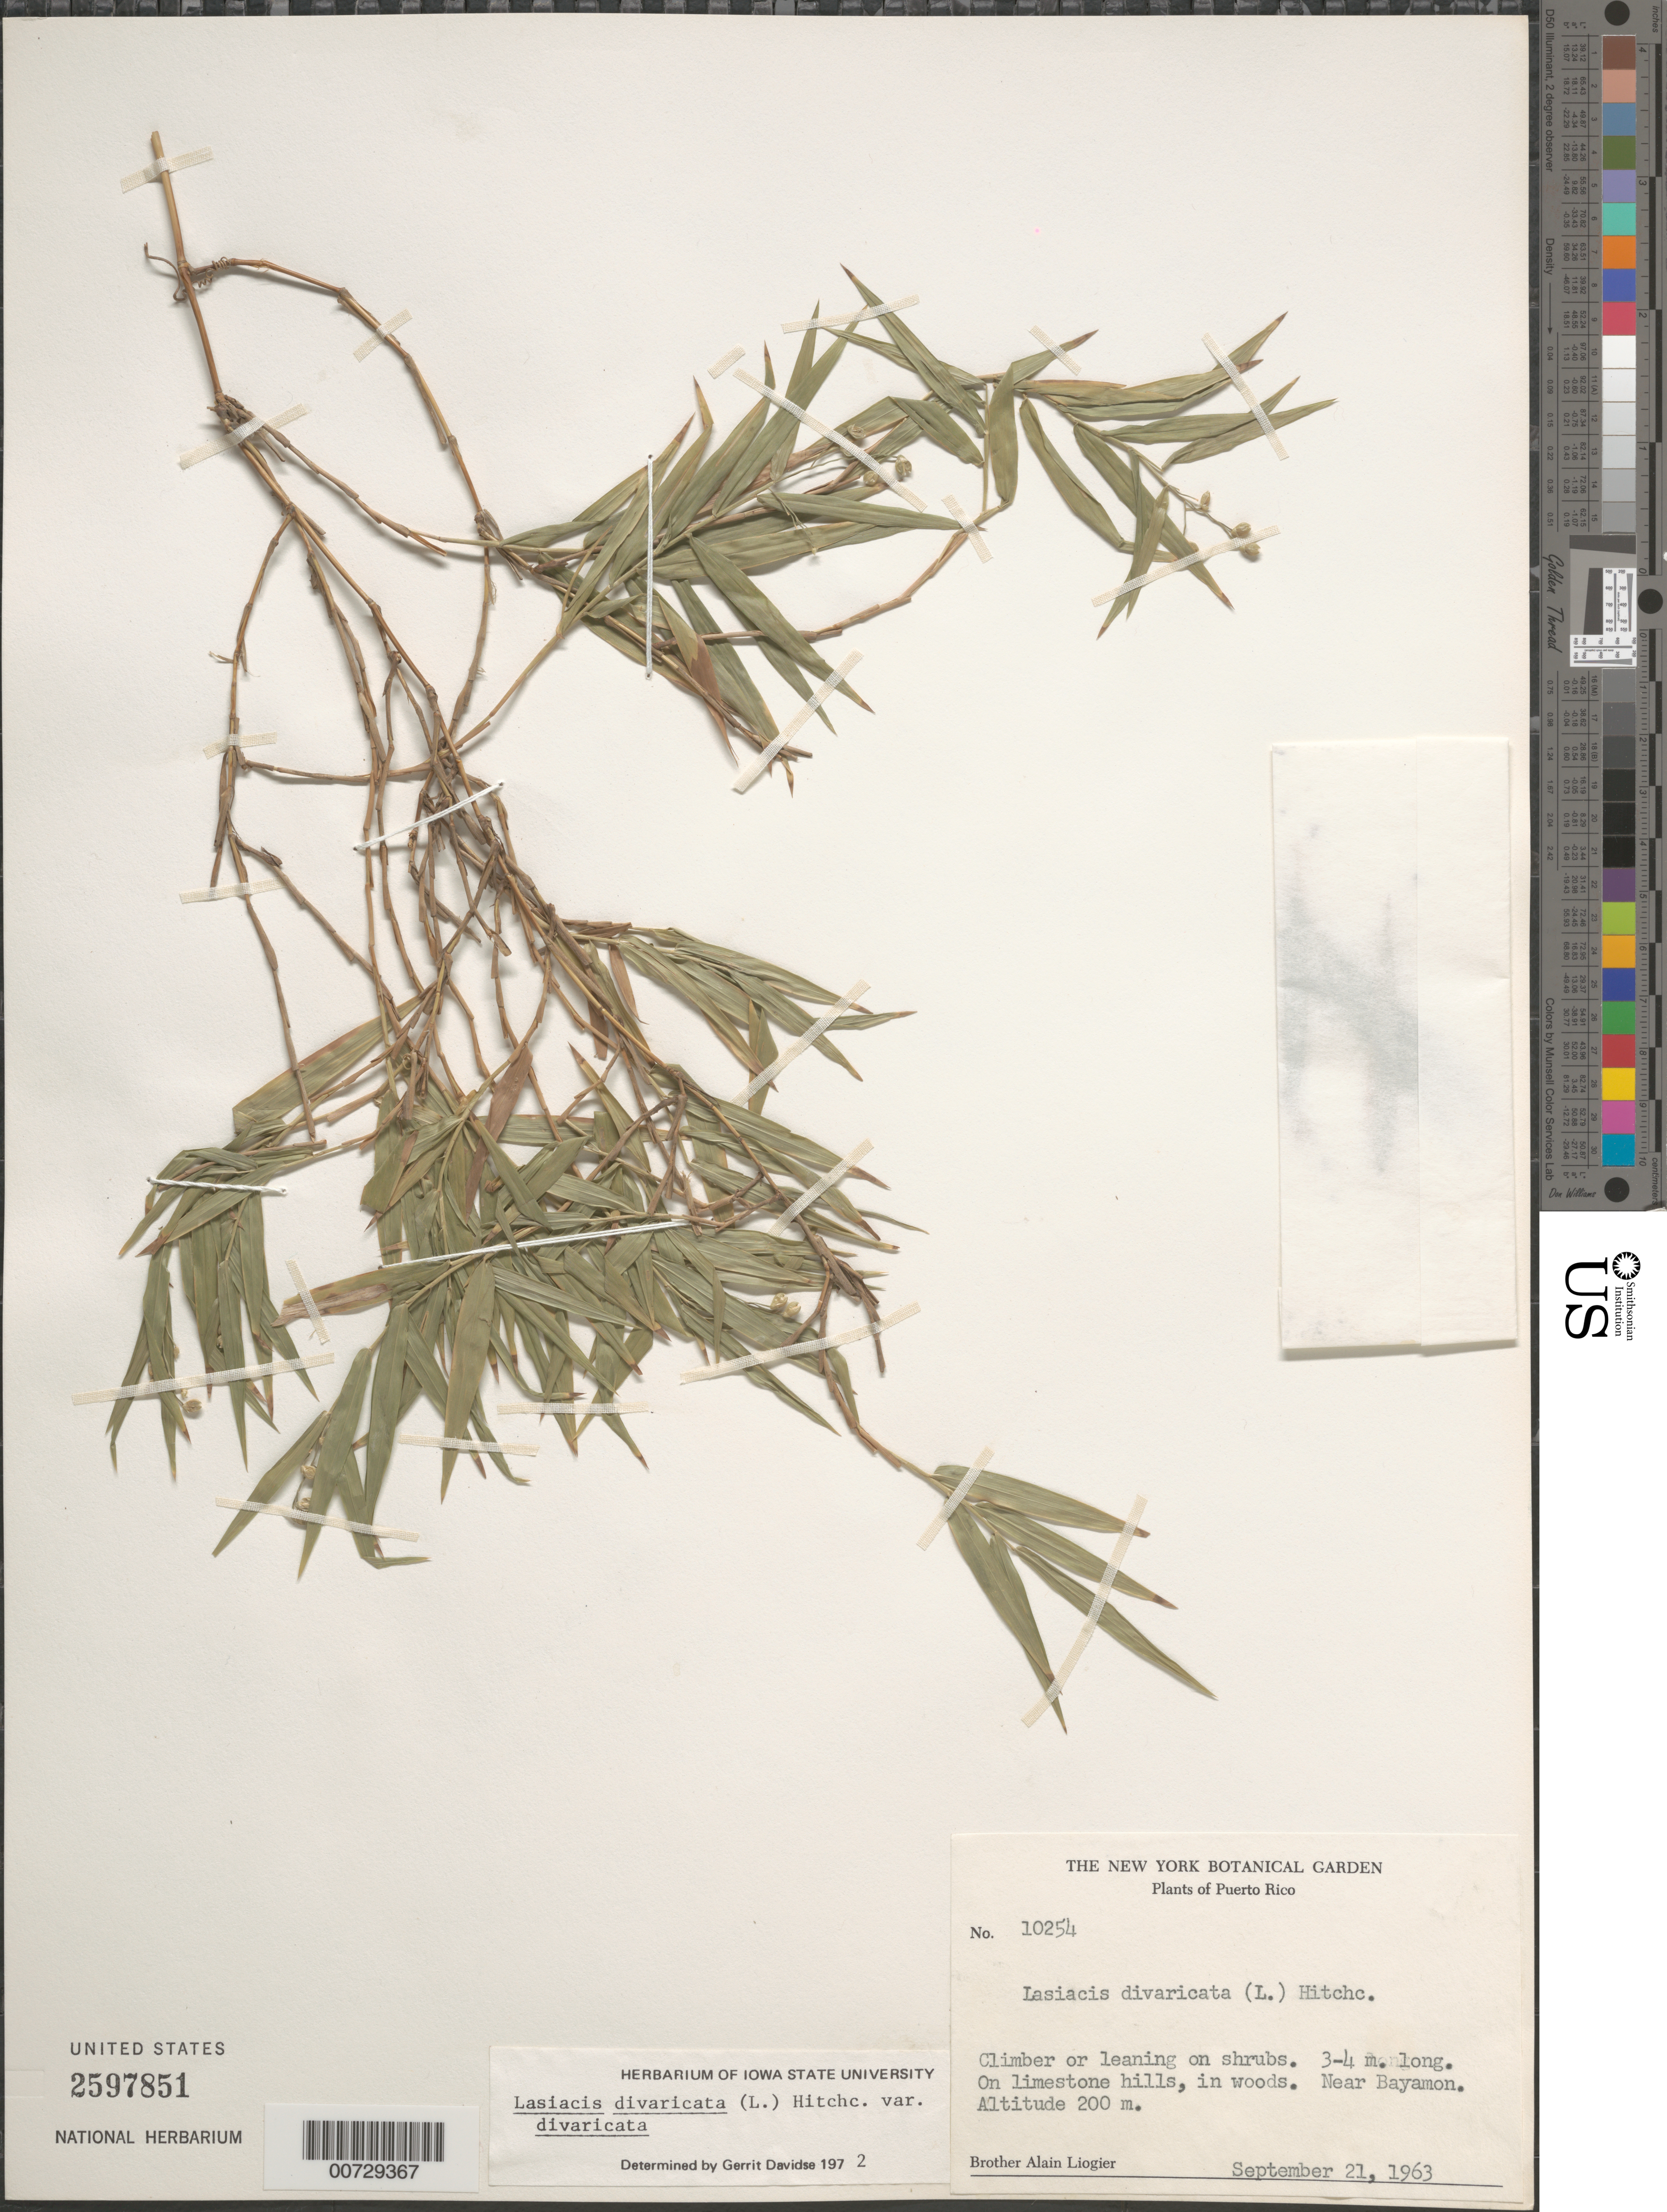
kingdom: Plantae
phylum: Tracheophyta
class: Liliopsida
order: Poales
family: Poaceae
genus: Lasiacis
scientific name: Lasiacis divaricata var. divaricata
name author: (L.) Hitchc.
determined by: Davidse, Gerrit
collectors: A. H. Liogier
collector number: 10254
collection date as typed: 21 Sep 1963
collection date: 1963-09-21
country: Puerto Rico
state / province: Bayamón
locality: Bayamon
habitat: On limestone hills, in woods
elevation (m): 200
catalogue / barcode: US 2597851